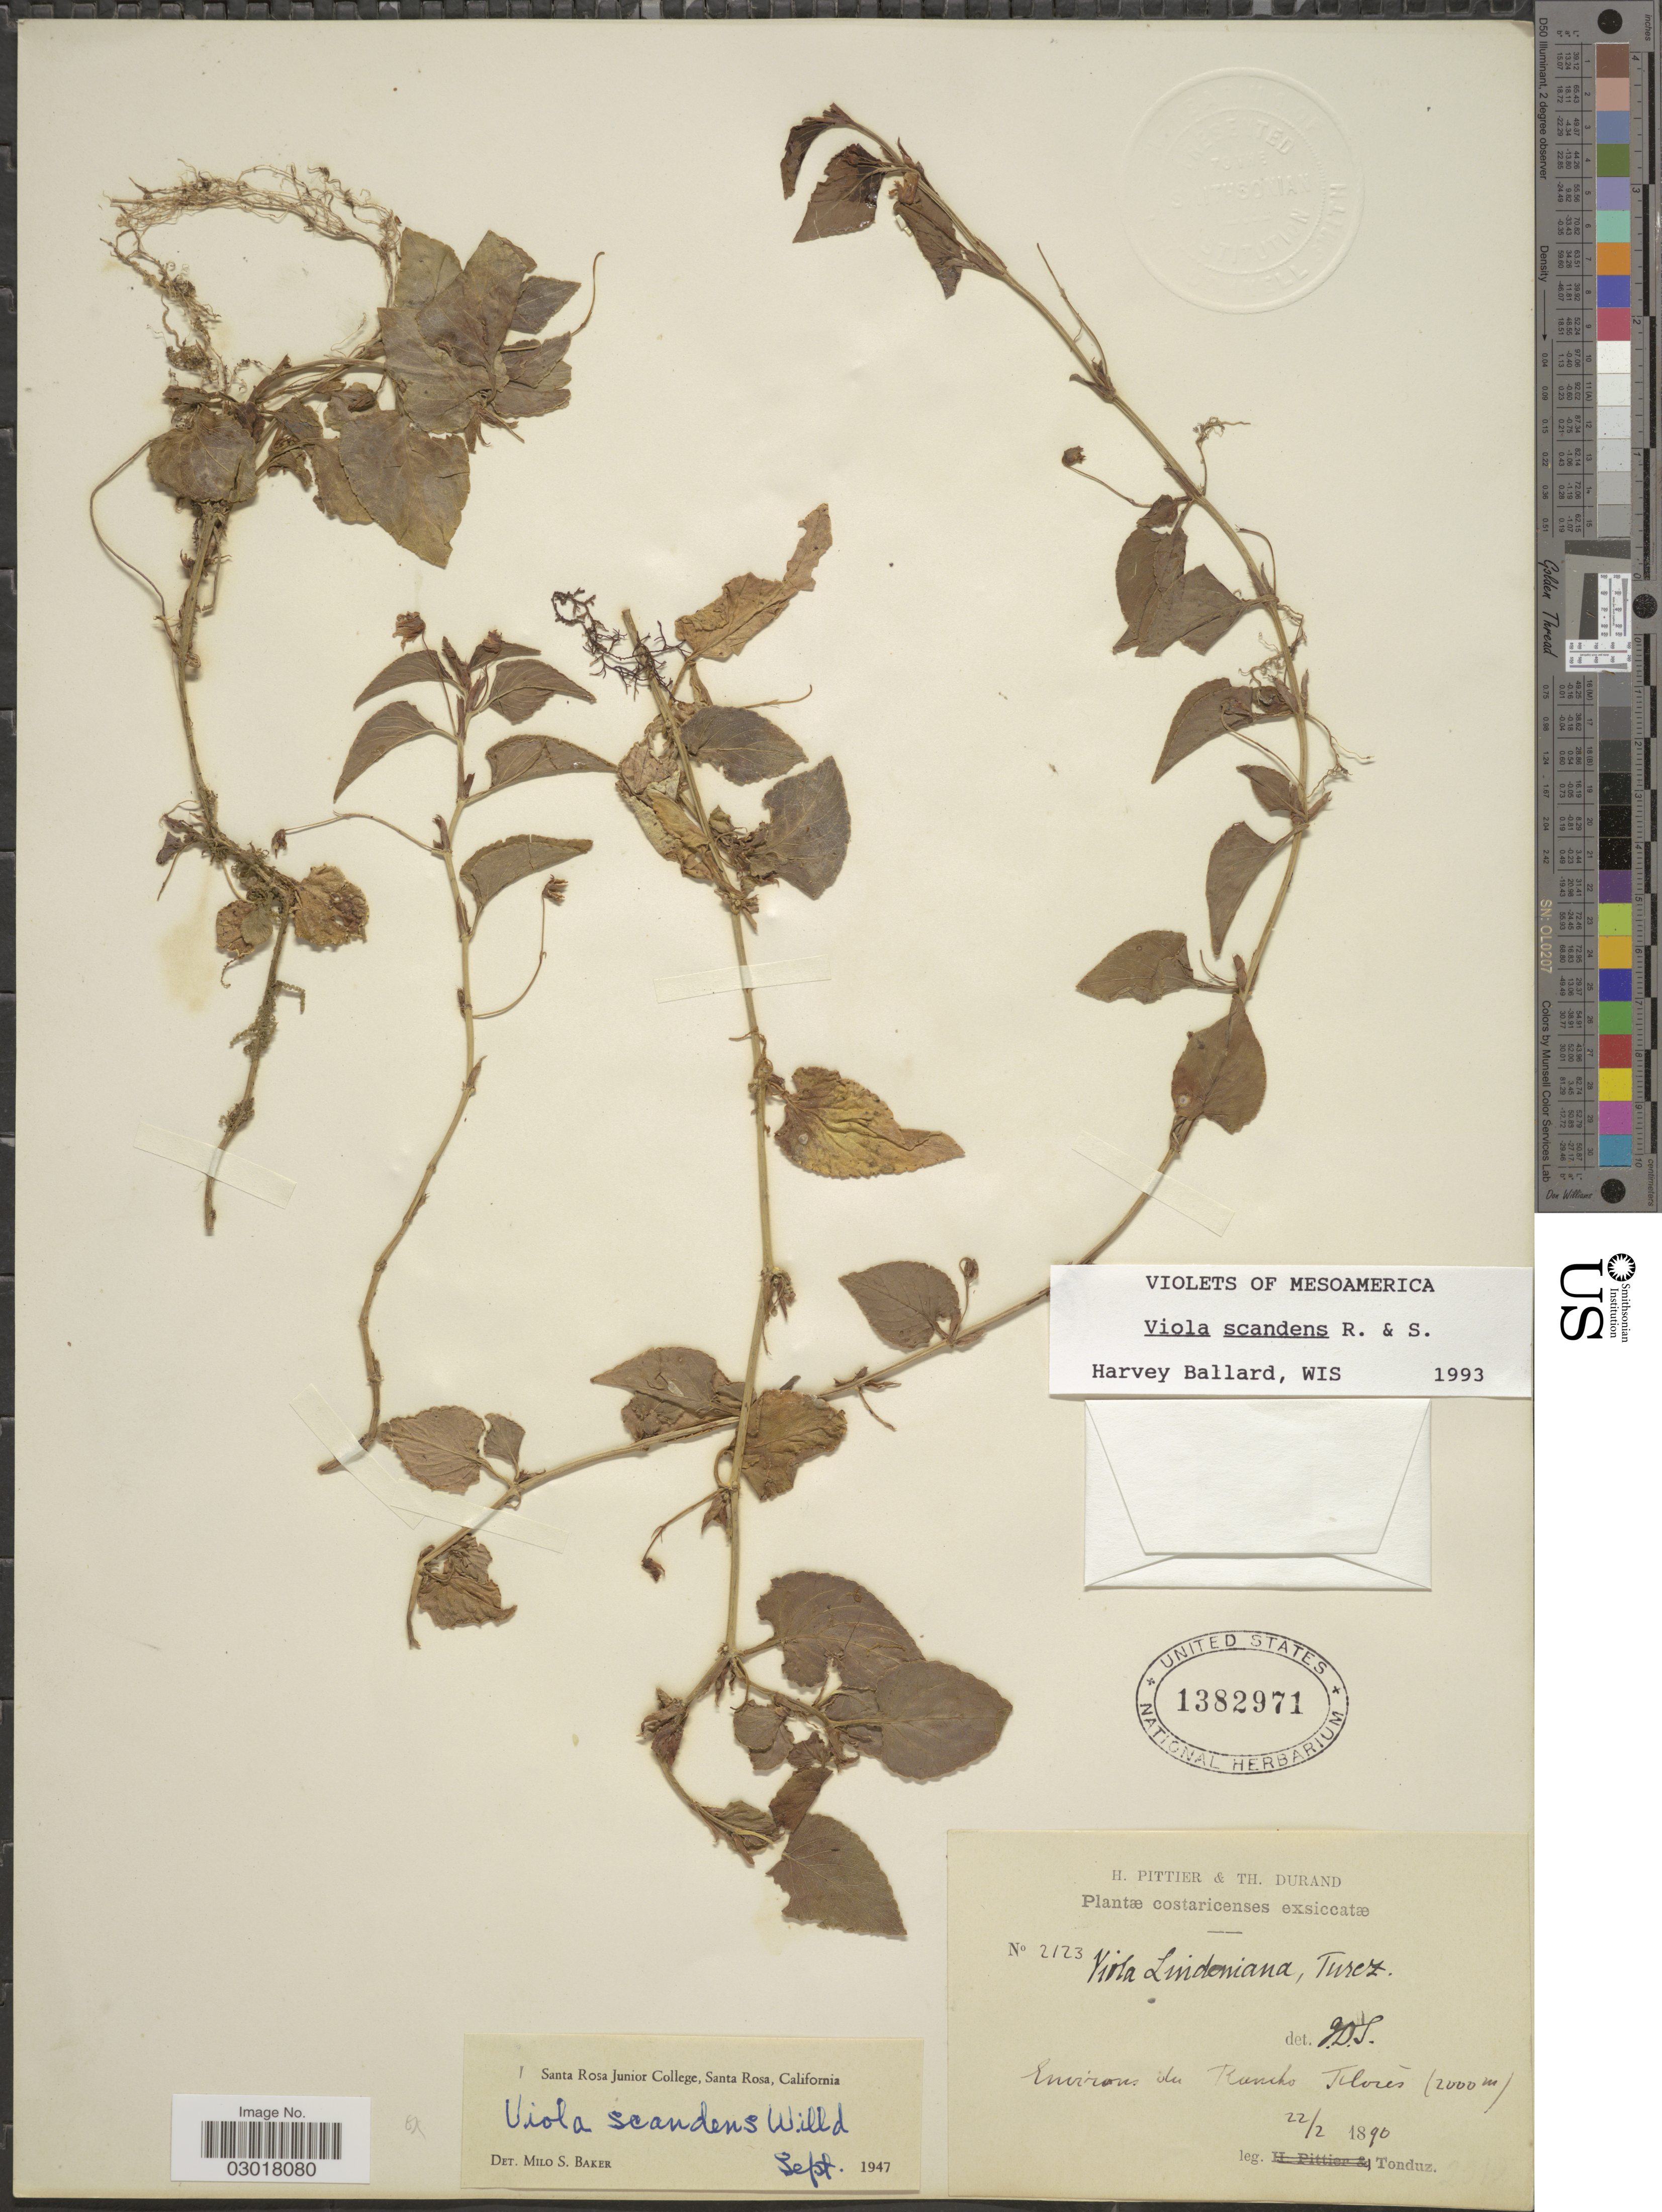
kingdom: Plantae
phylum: Tracheophyta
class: Magnoliopsida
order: Malpighiales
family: Violaceae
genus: Viola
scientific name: Viola scandens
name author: Humb. & Bonpl. ex Schult.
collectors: Tonduz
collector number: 2123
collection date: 1890-02-22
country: Costa Rica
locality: Environs du Rancho Flores.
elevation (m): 2000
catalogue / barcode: US 1382971